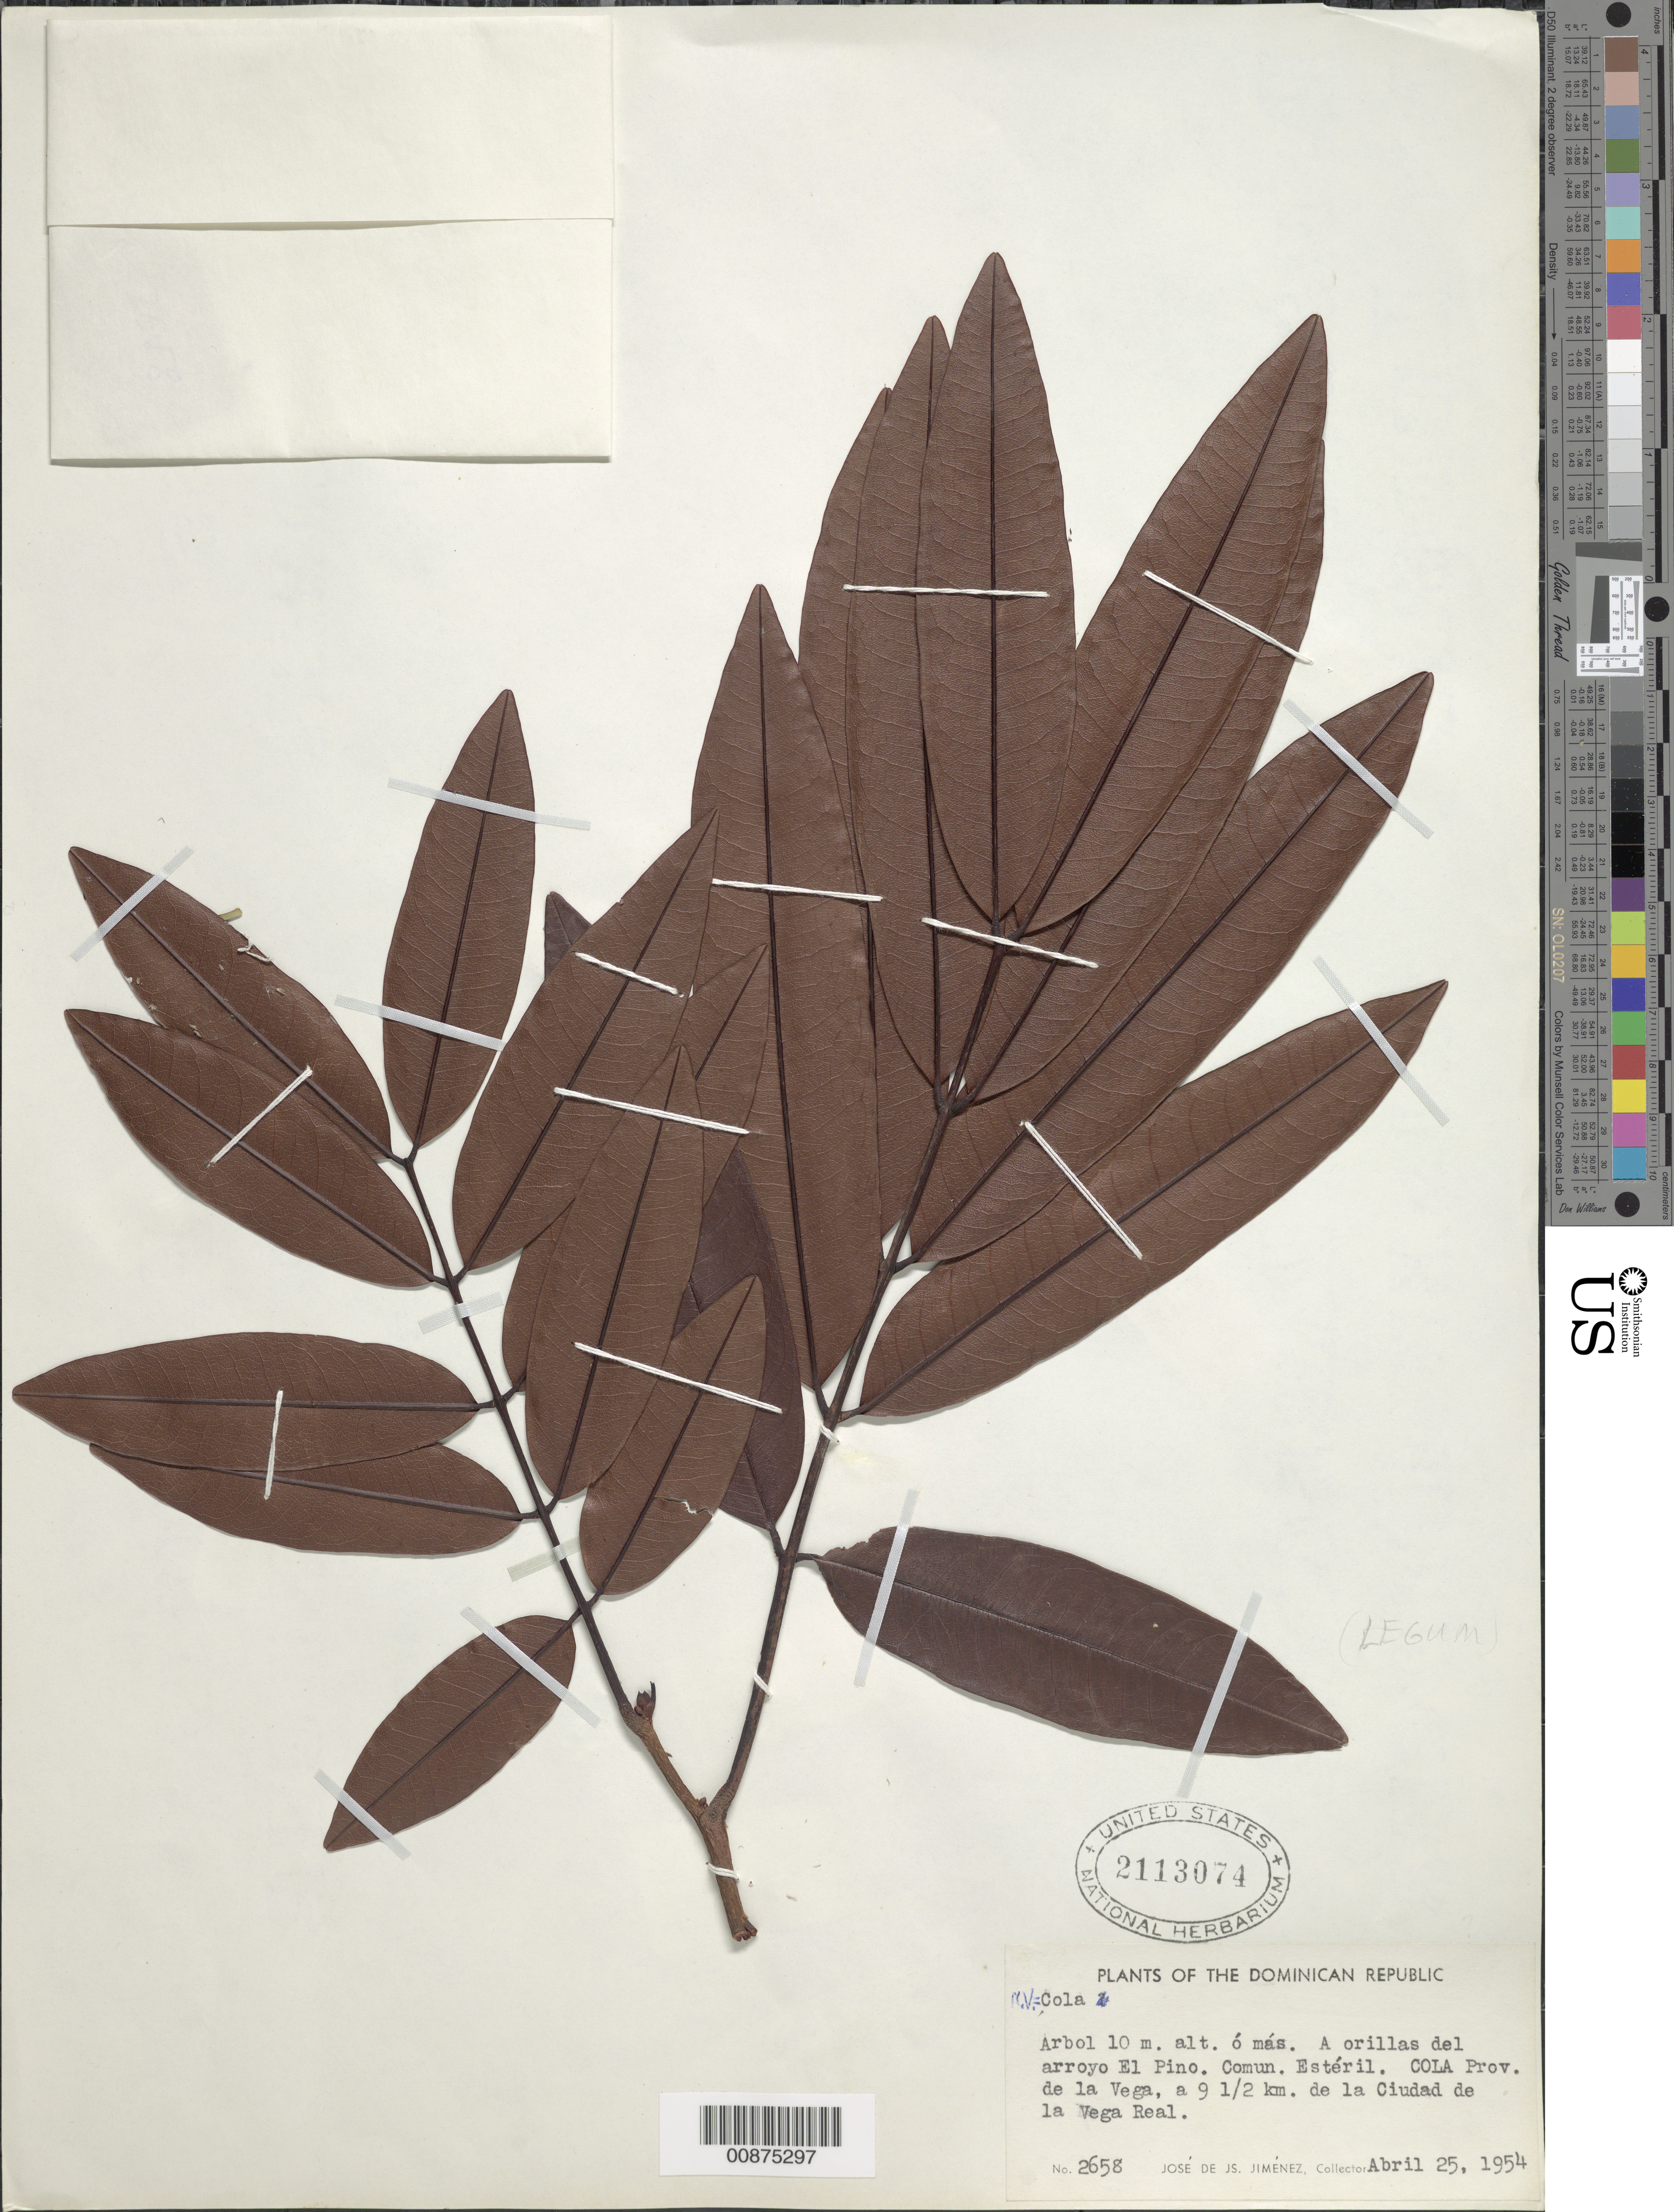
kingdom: Plantae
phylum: Tracheophyta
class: Magnoliopsida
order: Fabales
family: Fabaceae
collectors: J. J. Jiménez Almonte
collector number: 2658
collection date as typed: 25 Apr 1954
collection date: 1954-04-25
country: Dominican Republic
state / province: La Vega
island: Hispaniola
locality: A 9½ km. de la Ciudad de la Vega Real. A orillas del arroyo El Pino.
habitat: A orillas del arroyo.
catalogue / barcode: US 2113074